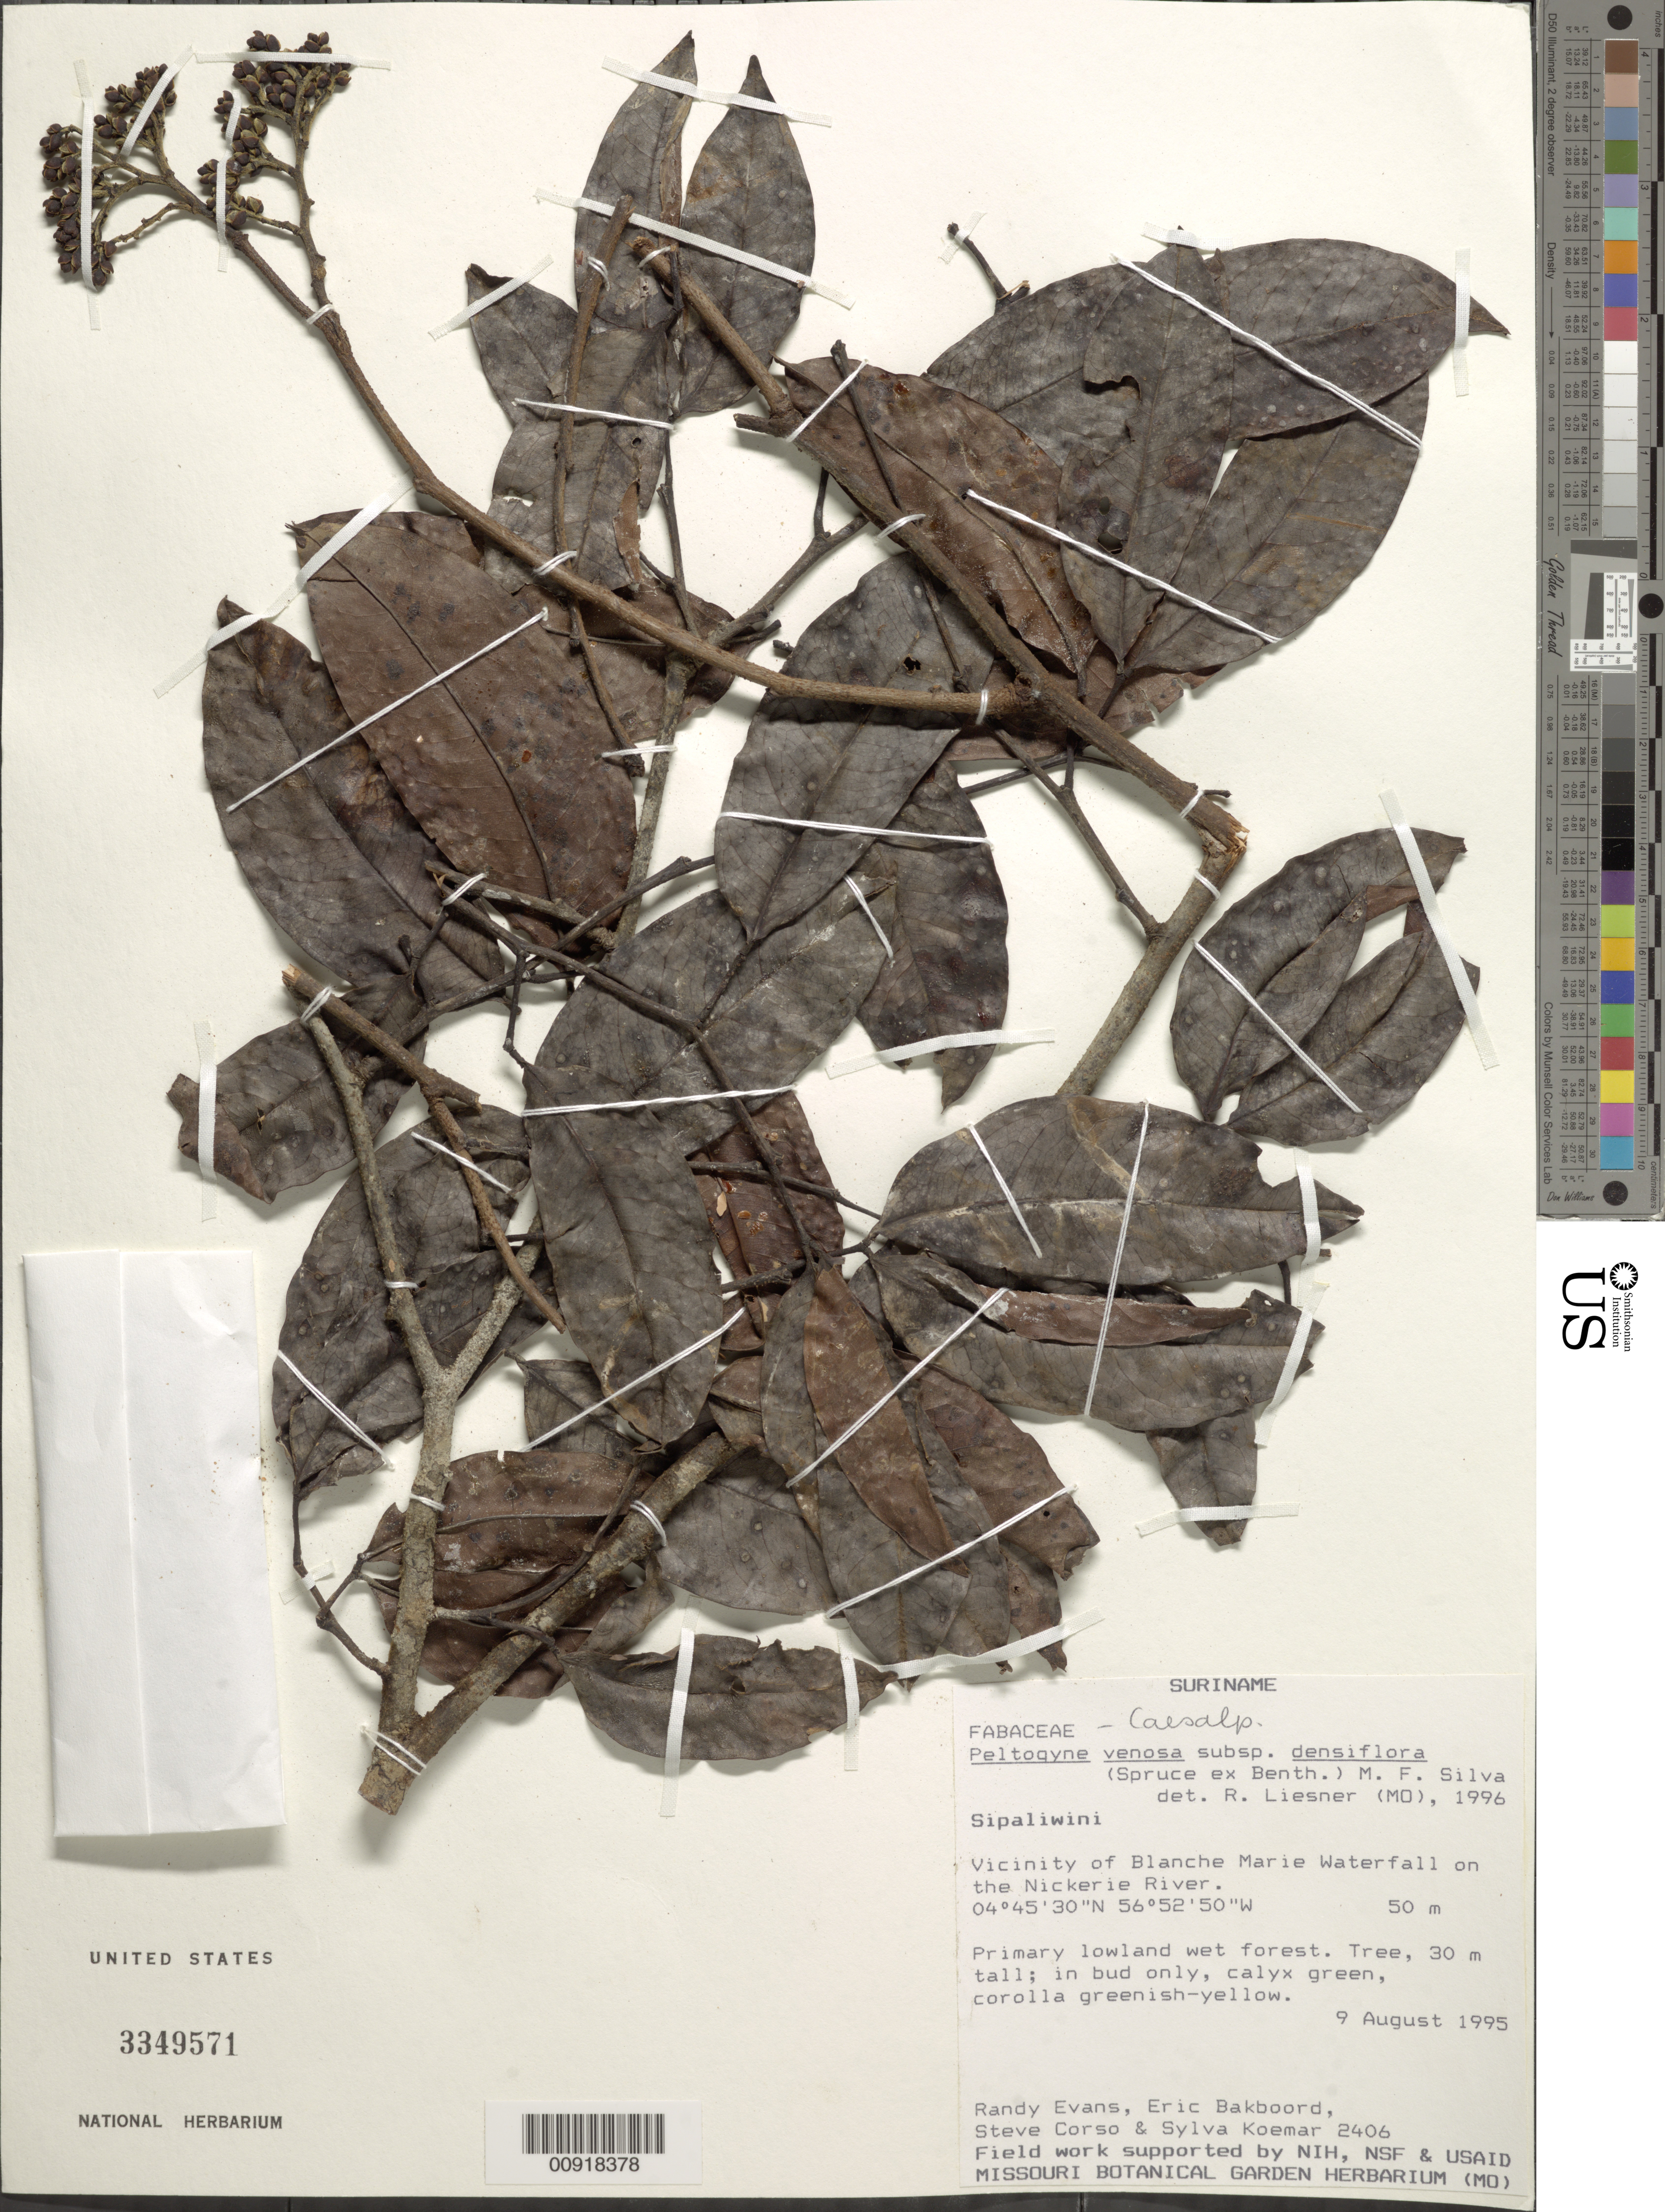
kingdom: Plantae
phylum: Tracheophyta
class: Magnoliopsida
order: Fabales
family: Fabaceae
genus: Peltogyne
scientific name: Peltogyne venosa subsp. densiflora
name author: (Spruce ex Benth.) M.F. Silva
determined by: Liesner, R. L.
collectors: R. Evans, E. Bakboord, S. Corso & S. Koemar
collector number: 2406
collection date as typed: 9-Aug-95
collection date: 1995-08-09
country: Suriname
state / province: Sipaliwini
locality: Blanche Marie Waterfall, vic., on Nickerie R.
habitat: Primary lowland wet forest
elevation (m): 50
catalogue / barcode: US 3349571